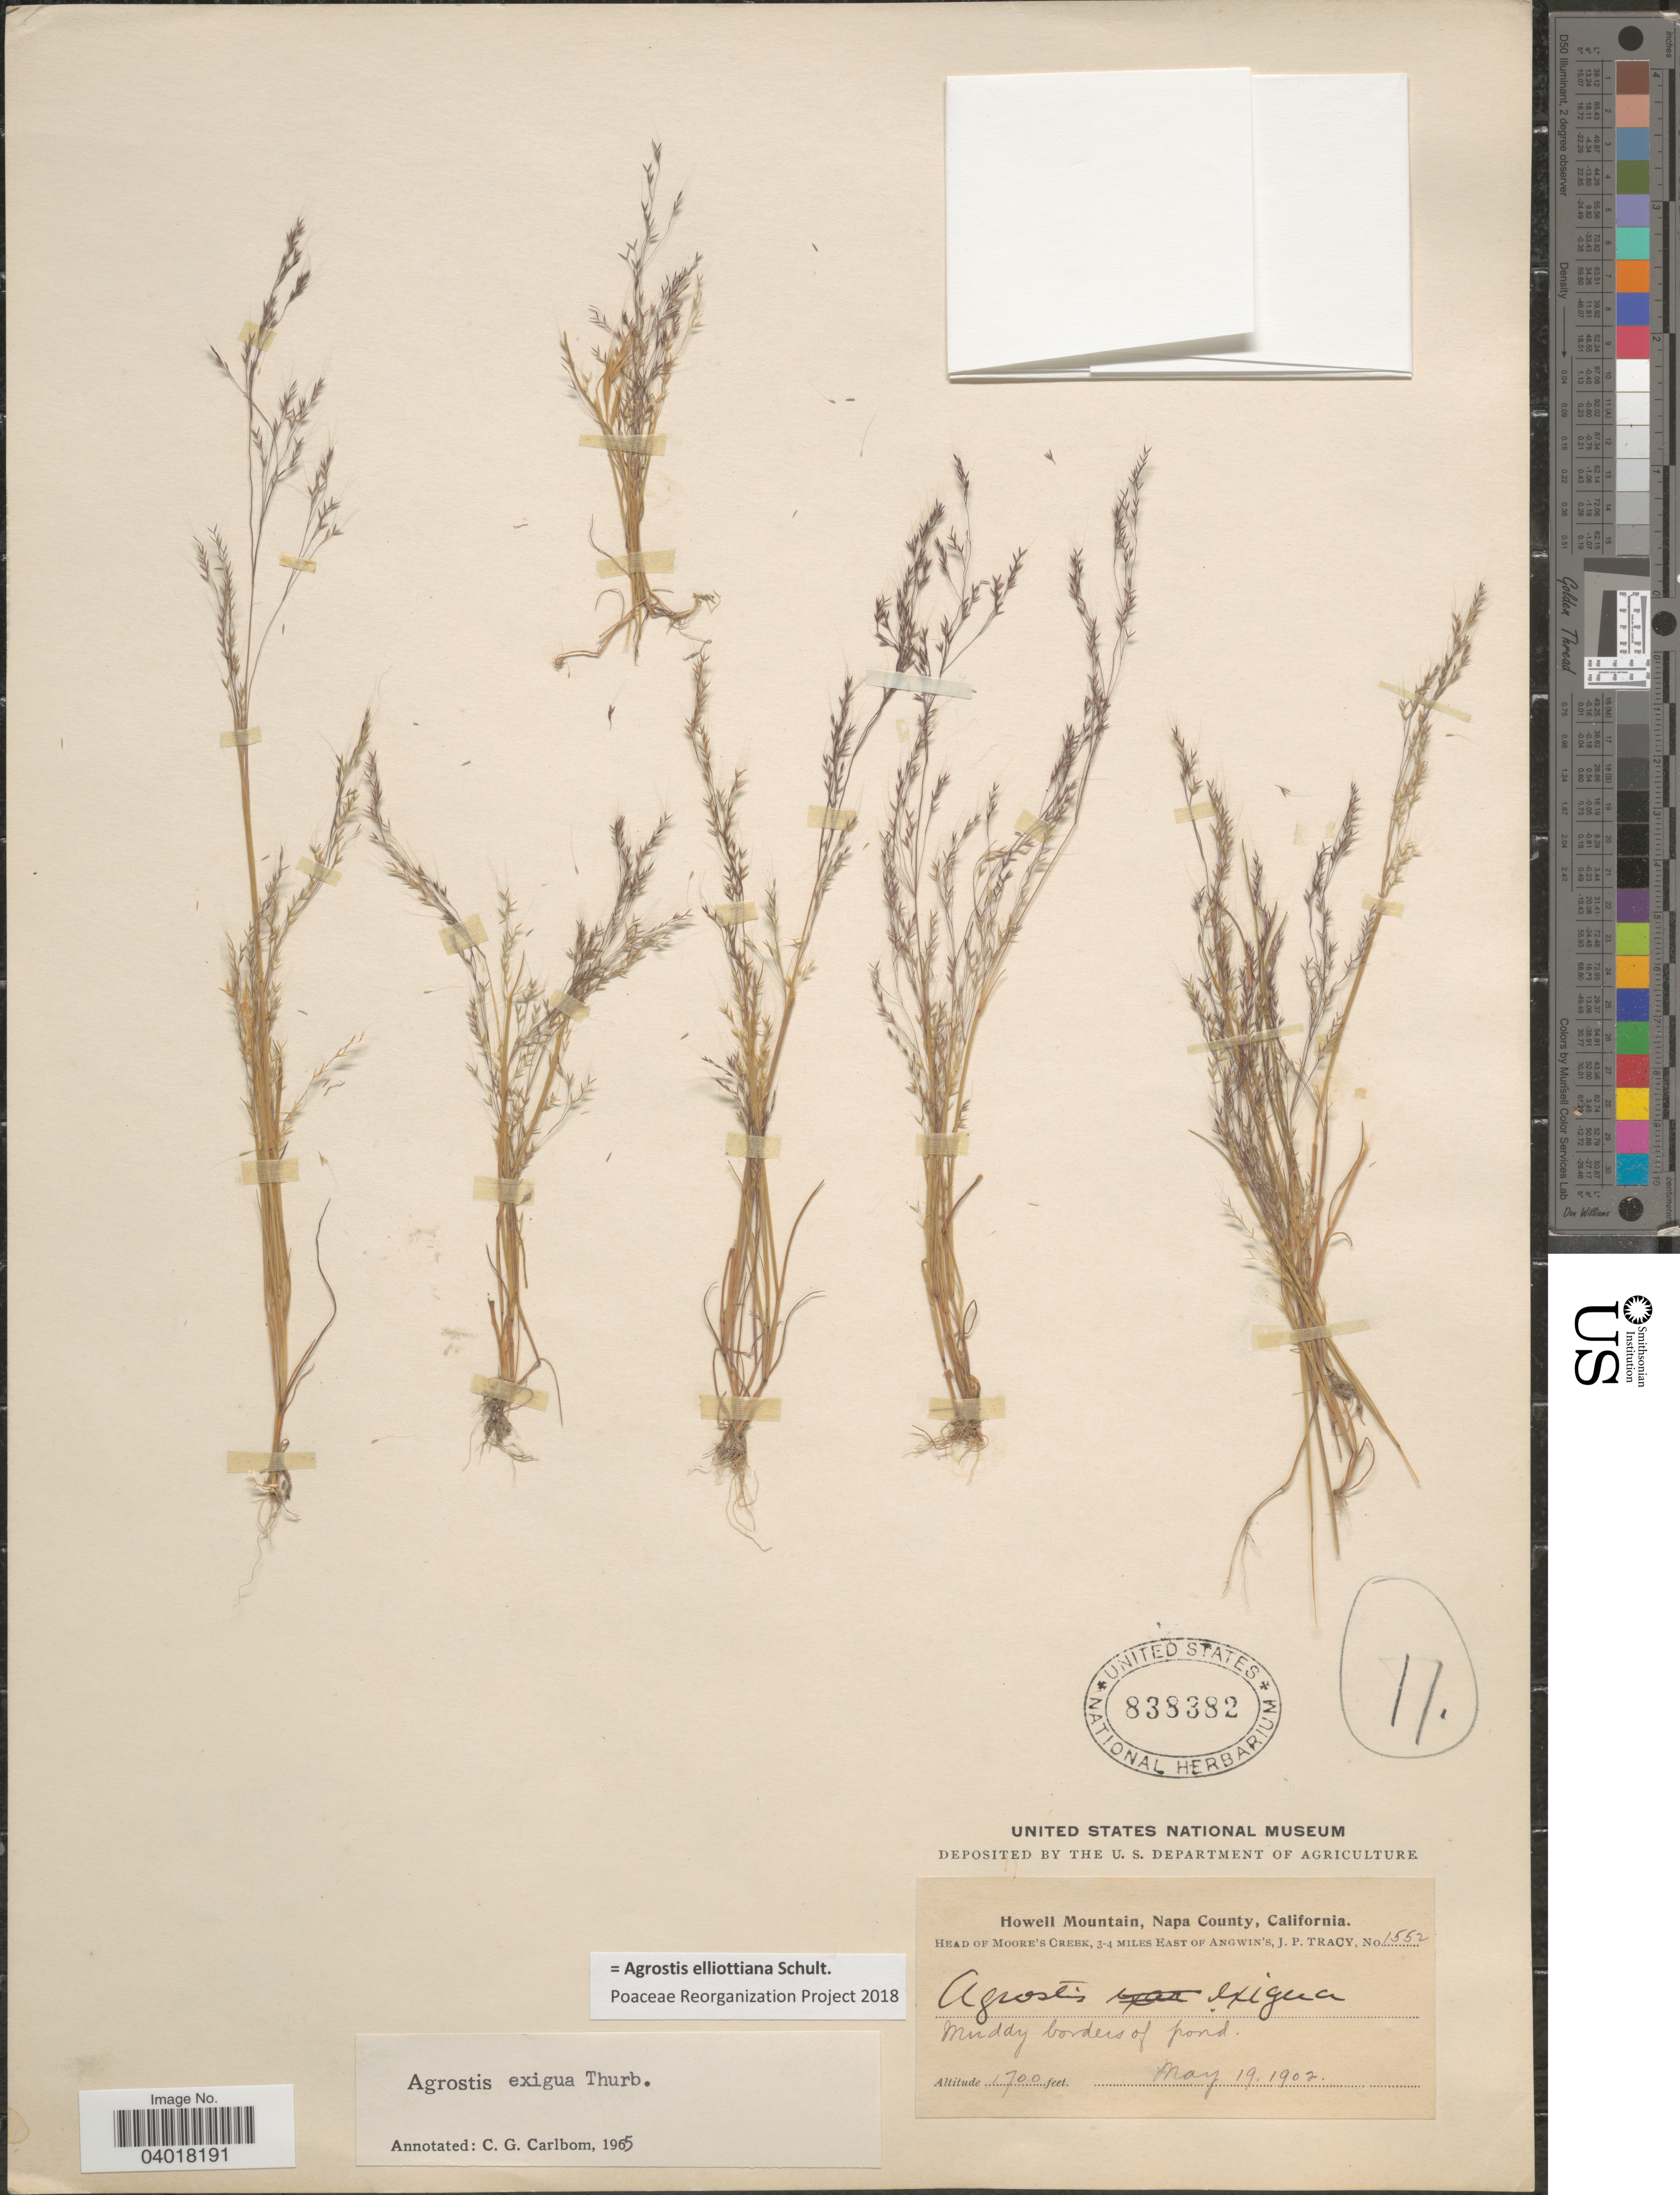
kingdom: Plantae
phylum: Tracheophyta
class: Liliopsida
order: Poales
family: Poaceae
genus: Agrostis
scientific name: Agrostis elliottiana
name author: Schult.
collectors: J. Tracy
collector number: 1552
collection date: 1902-05-19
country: United States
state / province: California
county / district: Napa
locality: Howell Mountain, Napa County. Head of Moore's Creek, 3-4 miles east of Angwin's. Muddy borders of pond.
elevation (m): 518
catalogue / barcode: US 838382